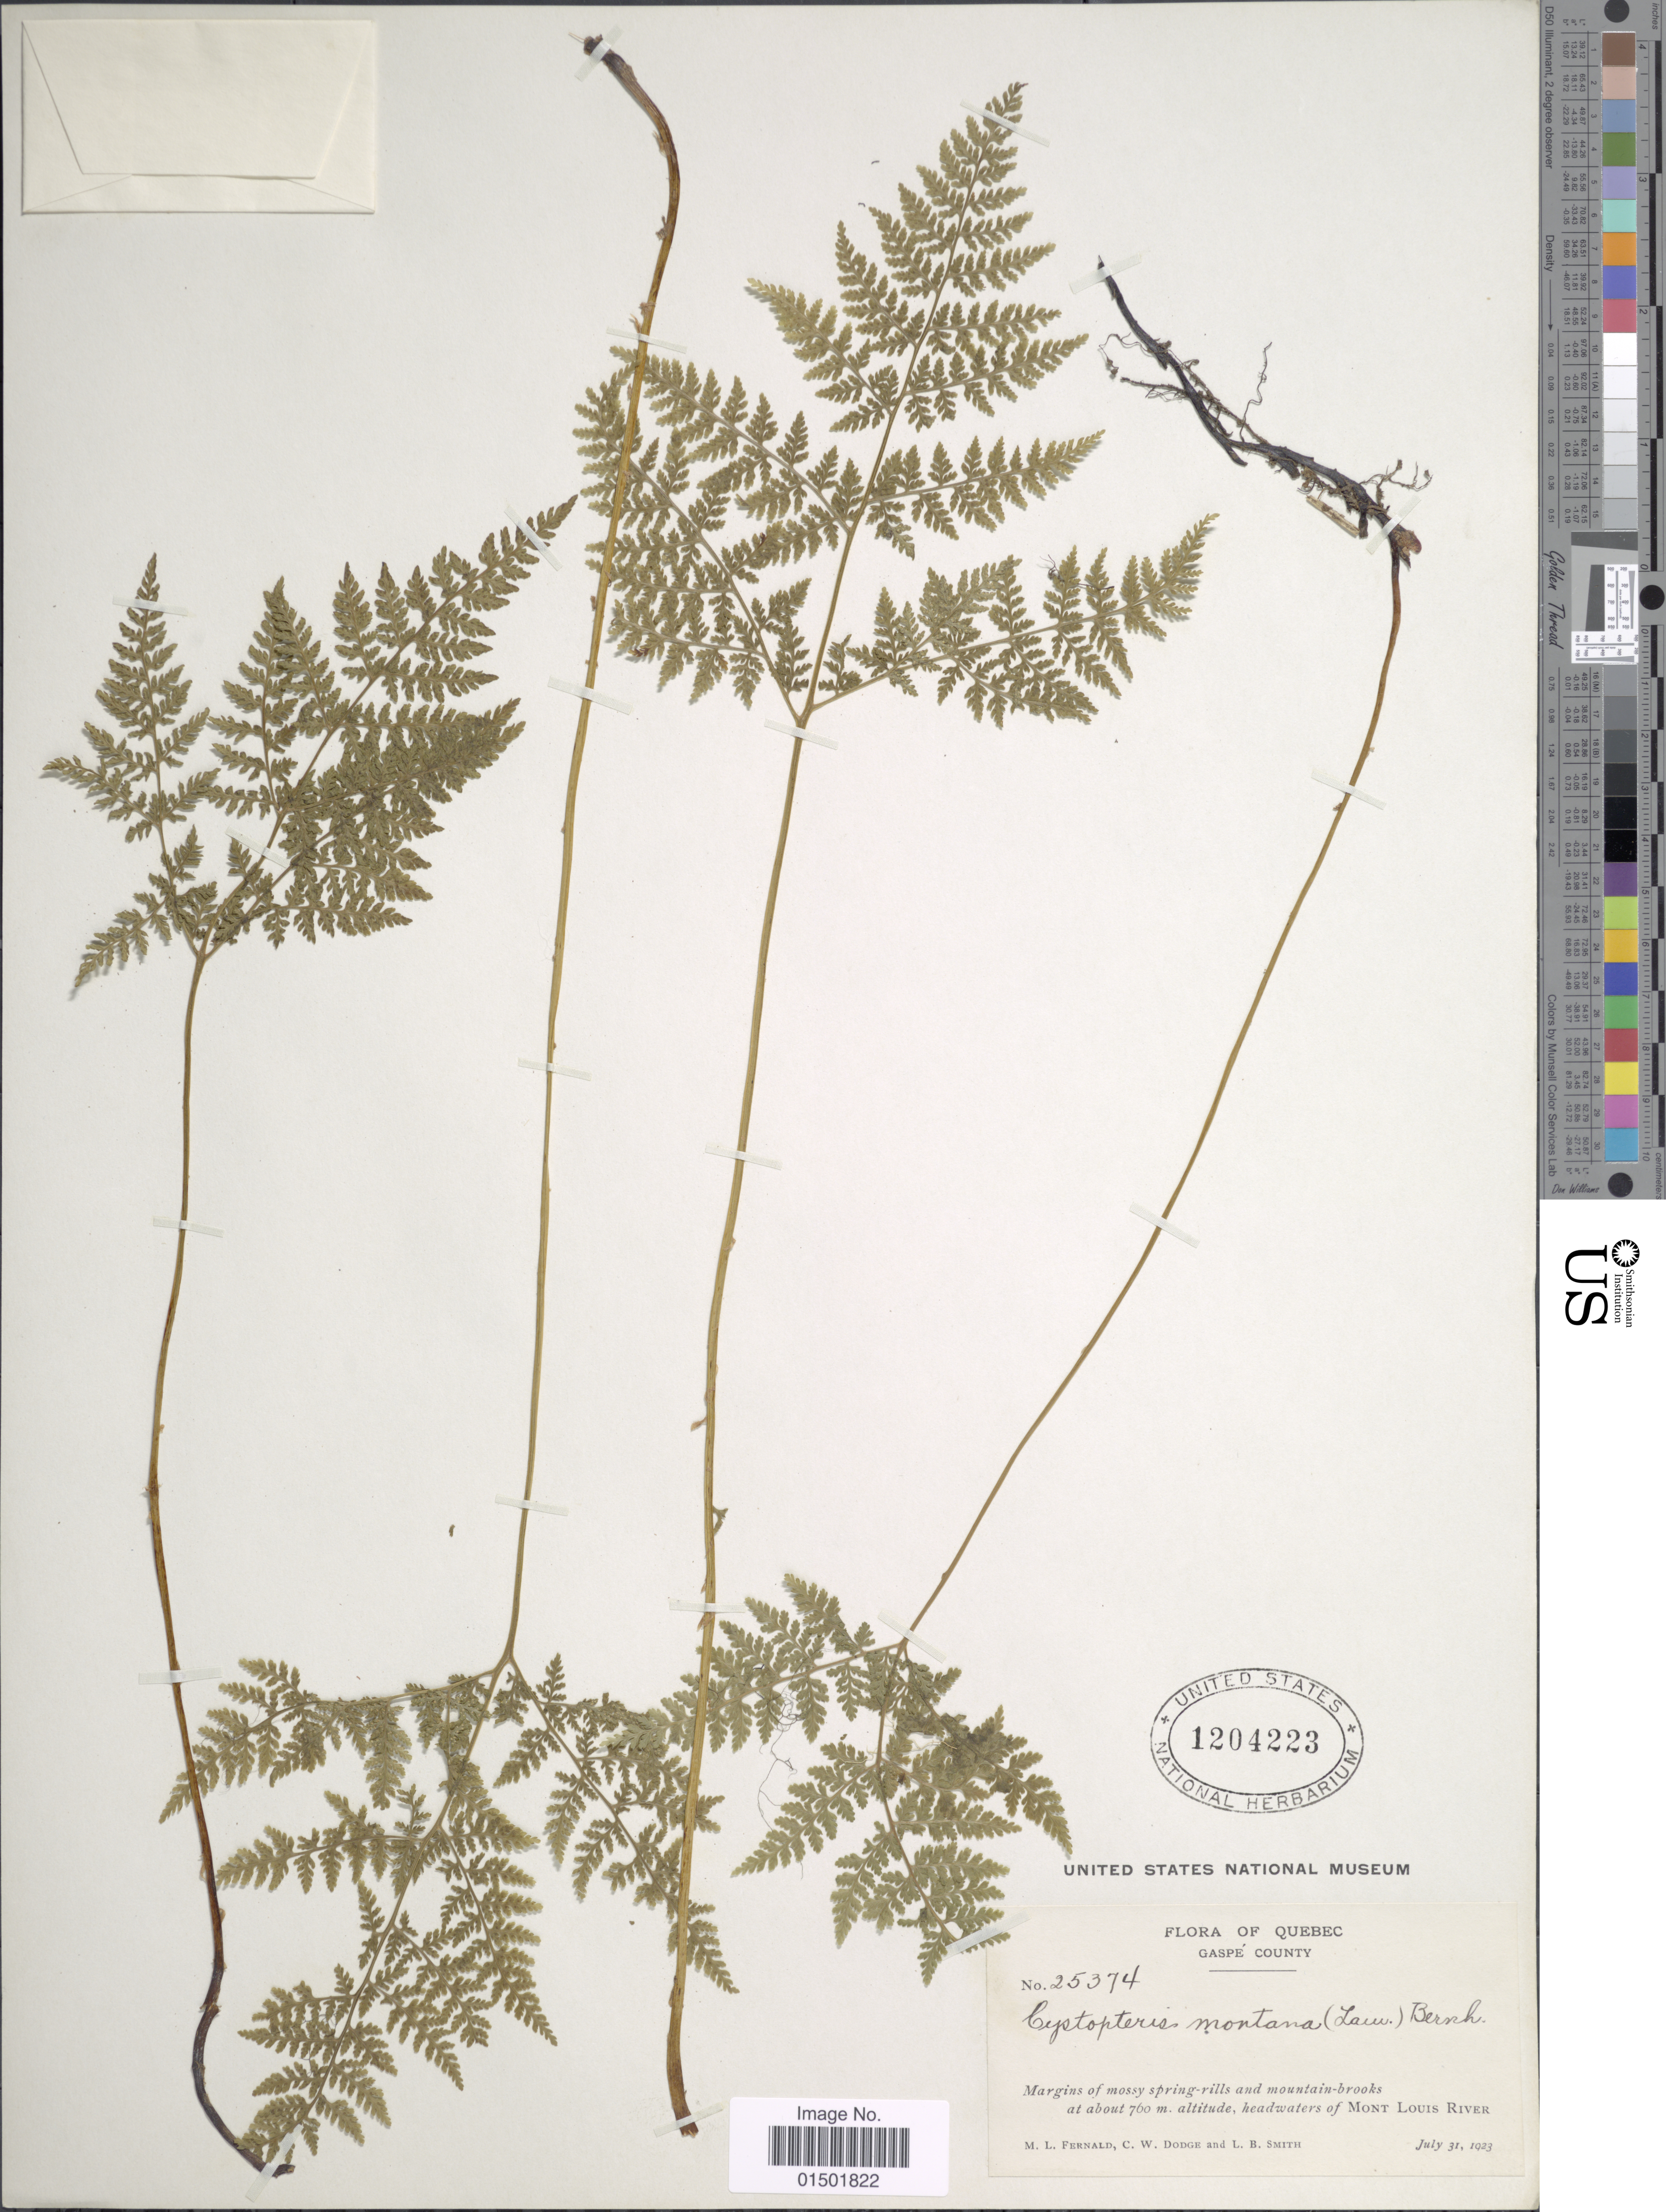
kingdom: Plantae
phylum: Tracheophyta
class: Polypodiopsida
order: Polypodiales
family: Cystopteridaceae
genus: Cystopteris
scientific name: Cystopteris montana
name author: (Lam.) Desv.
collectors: M. L. Fernald, C. Dodge & L. Smith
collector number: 25374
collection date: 1923-07-31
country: Canada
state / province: Quebec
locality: Gaspe County. Margins of mossy spring-rills and mountain-brooks, headwaters of Mont Louis River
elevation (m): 760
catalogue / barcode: US 1204223